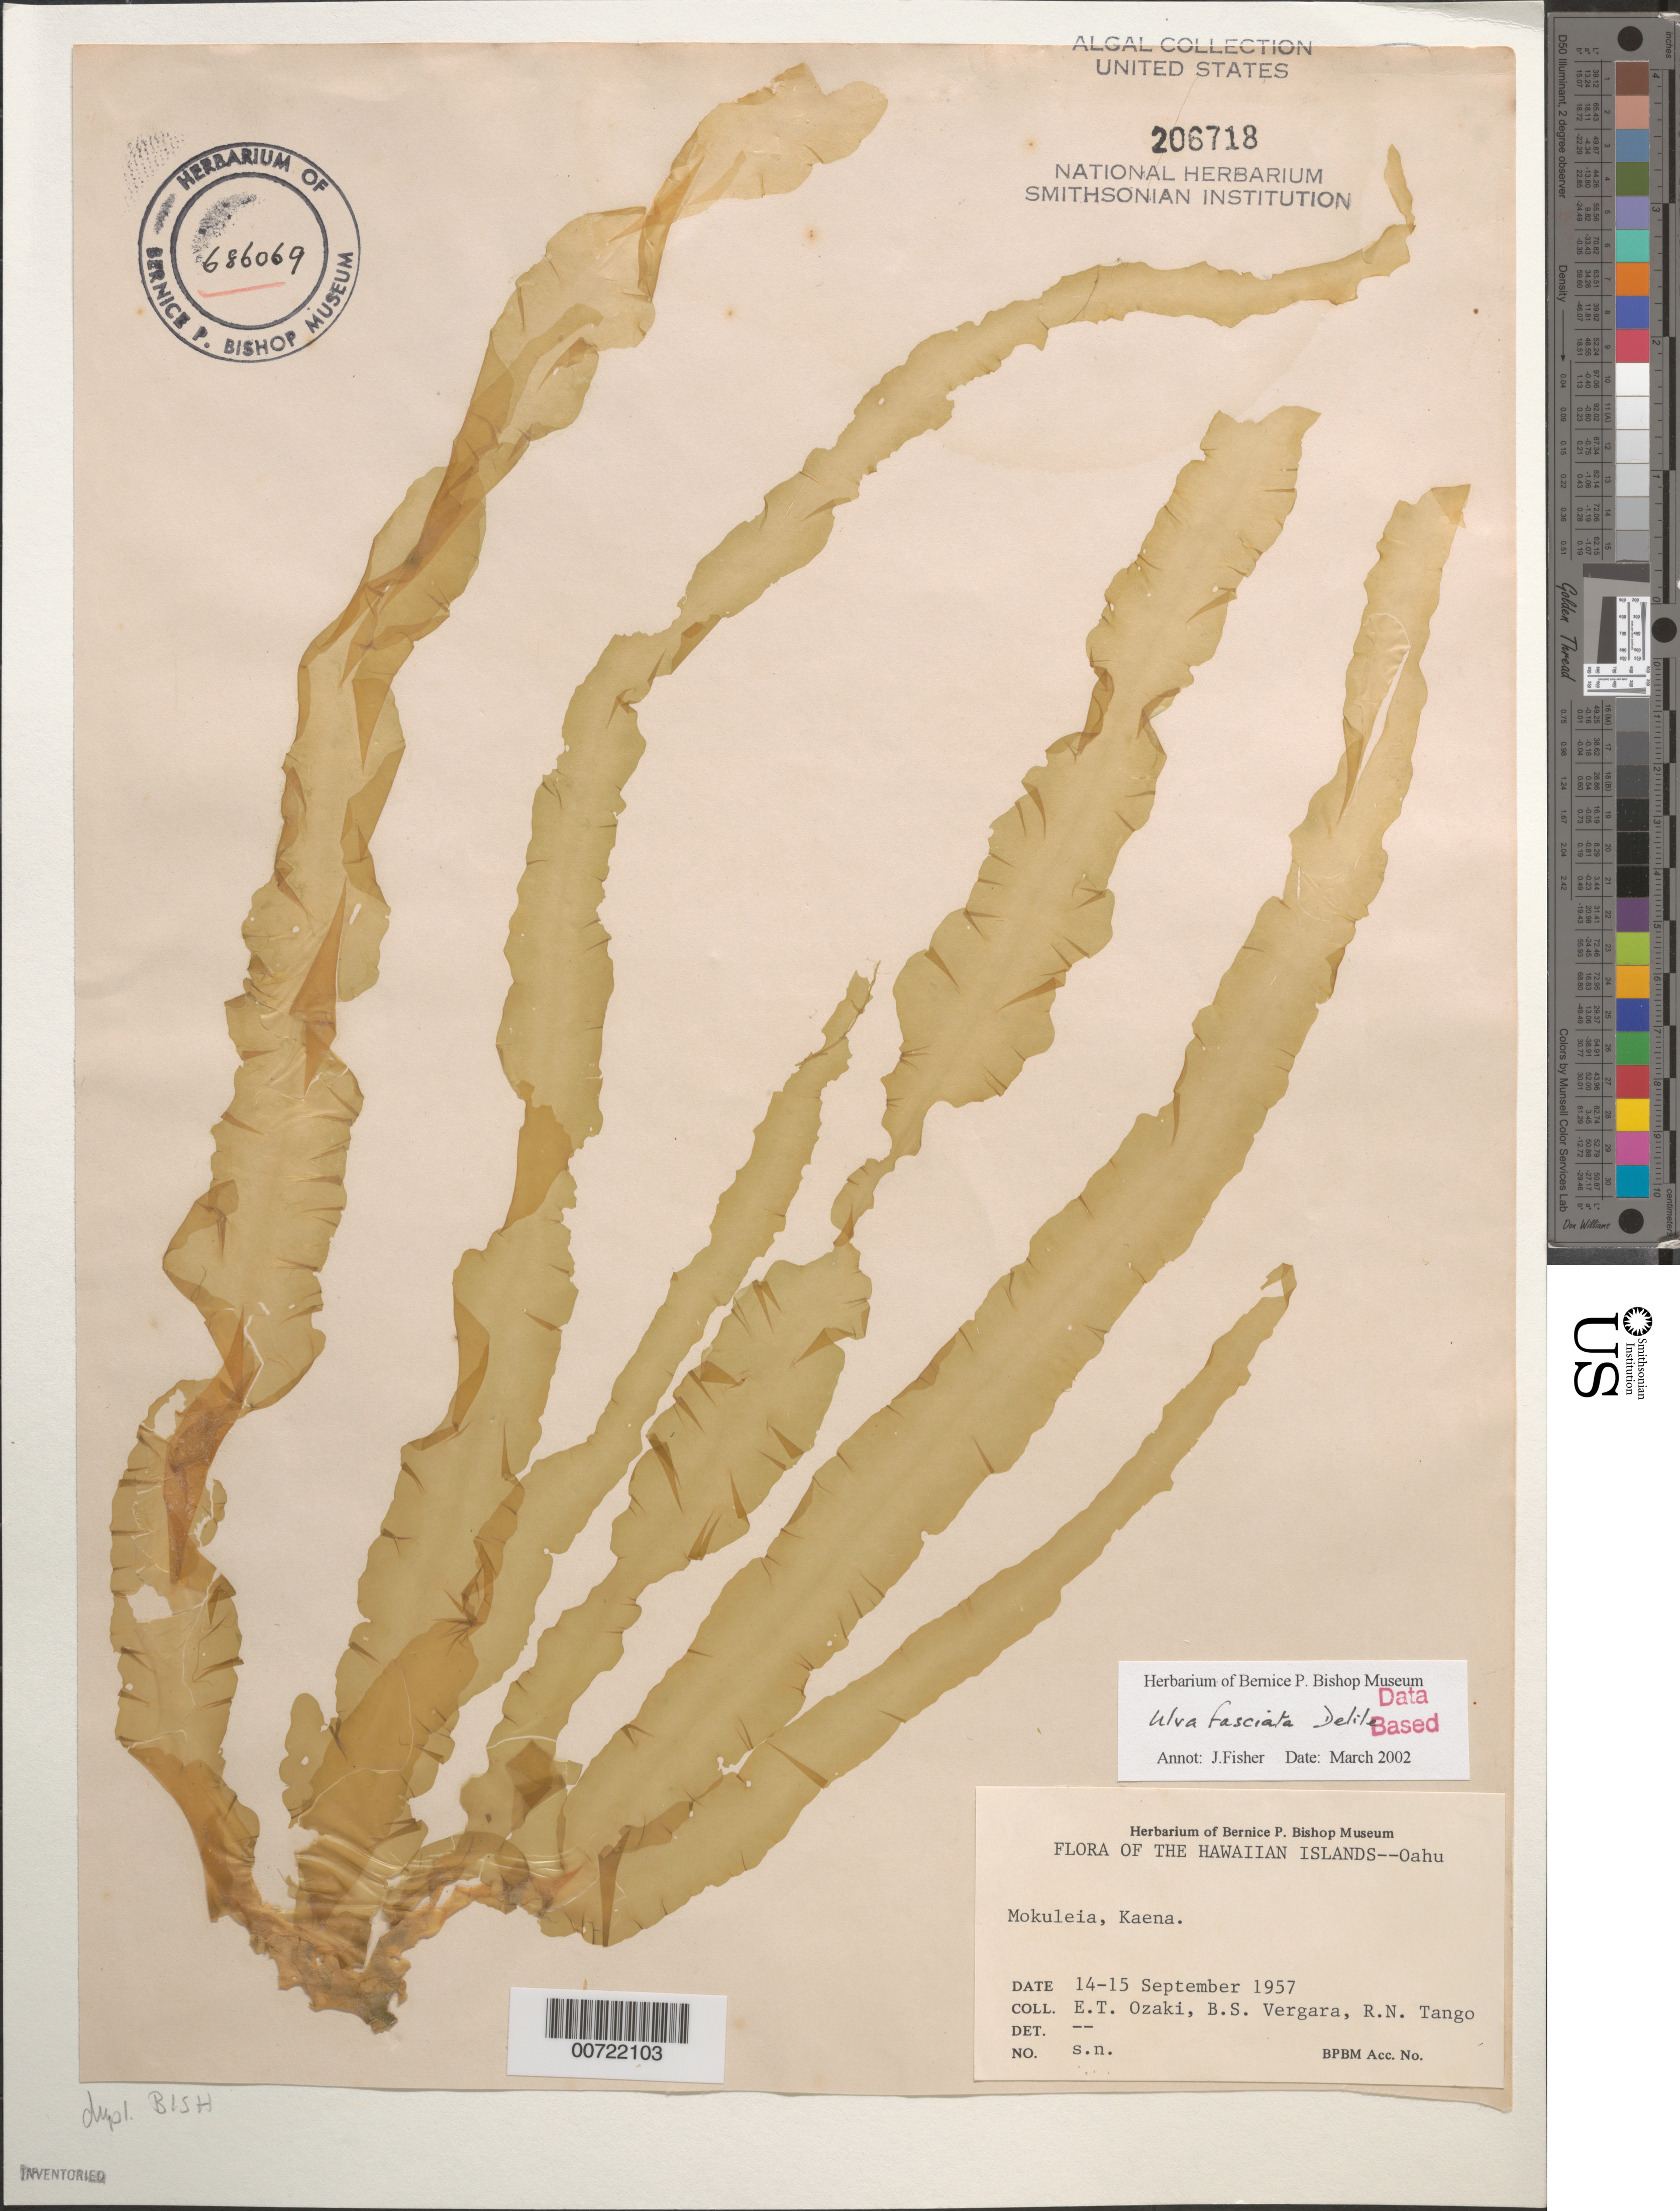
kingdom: Plantae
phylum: Chlorophyta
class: Ulvophyceae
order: Ulvales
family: Ulvaceae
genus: Ulva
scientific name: Ulva lactuca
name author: L.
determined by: Algae name updating Project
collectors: E. Ozaki, B. Vergara & R. Tango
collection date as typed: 14 Sep 1957 and 15 Sep 1957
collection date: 1957-09-14,1957-09-15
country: United States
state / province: Hawaii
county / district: Honolulu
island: Oahu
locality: Mokuleia, Kaena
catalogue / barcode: US 206718